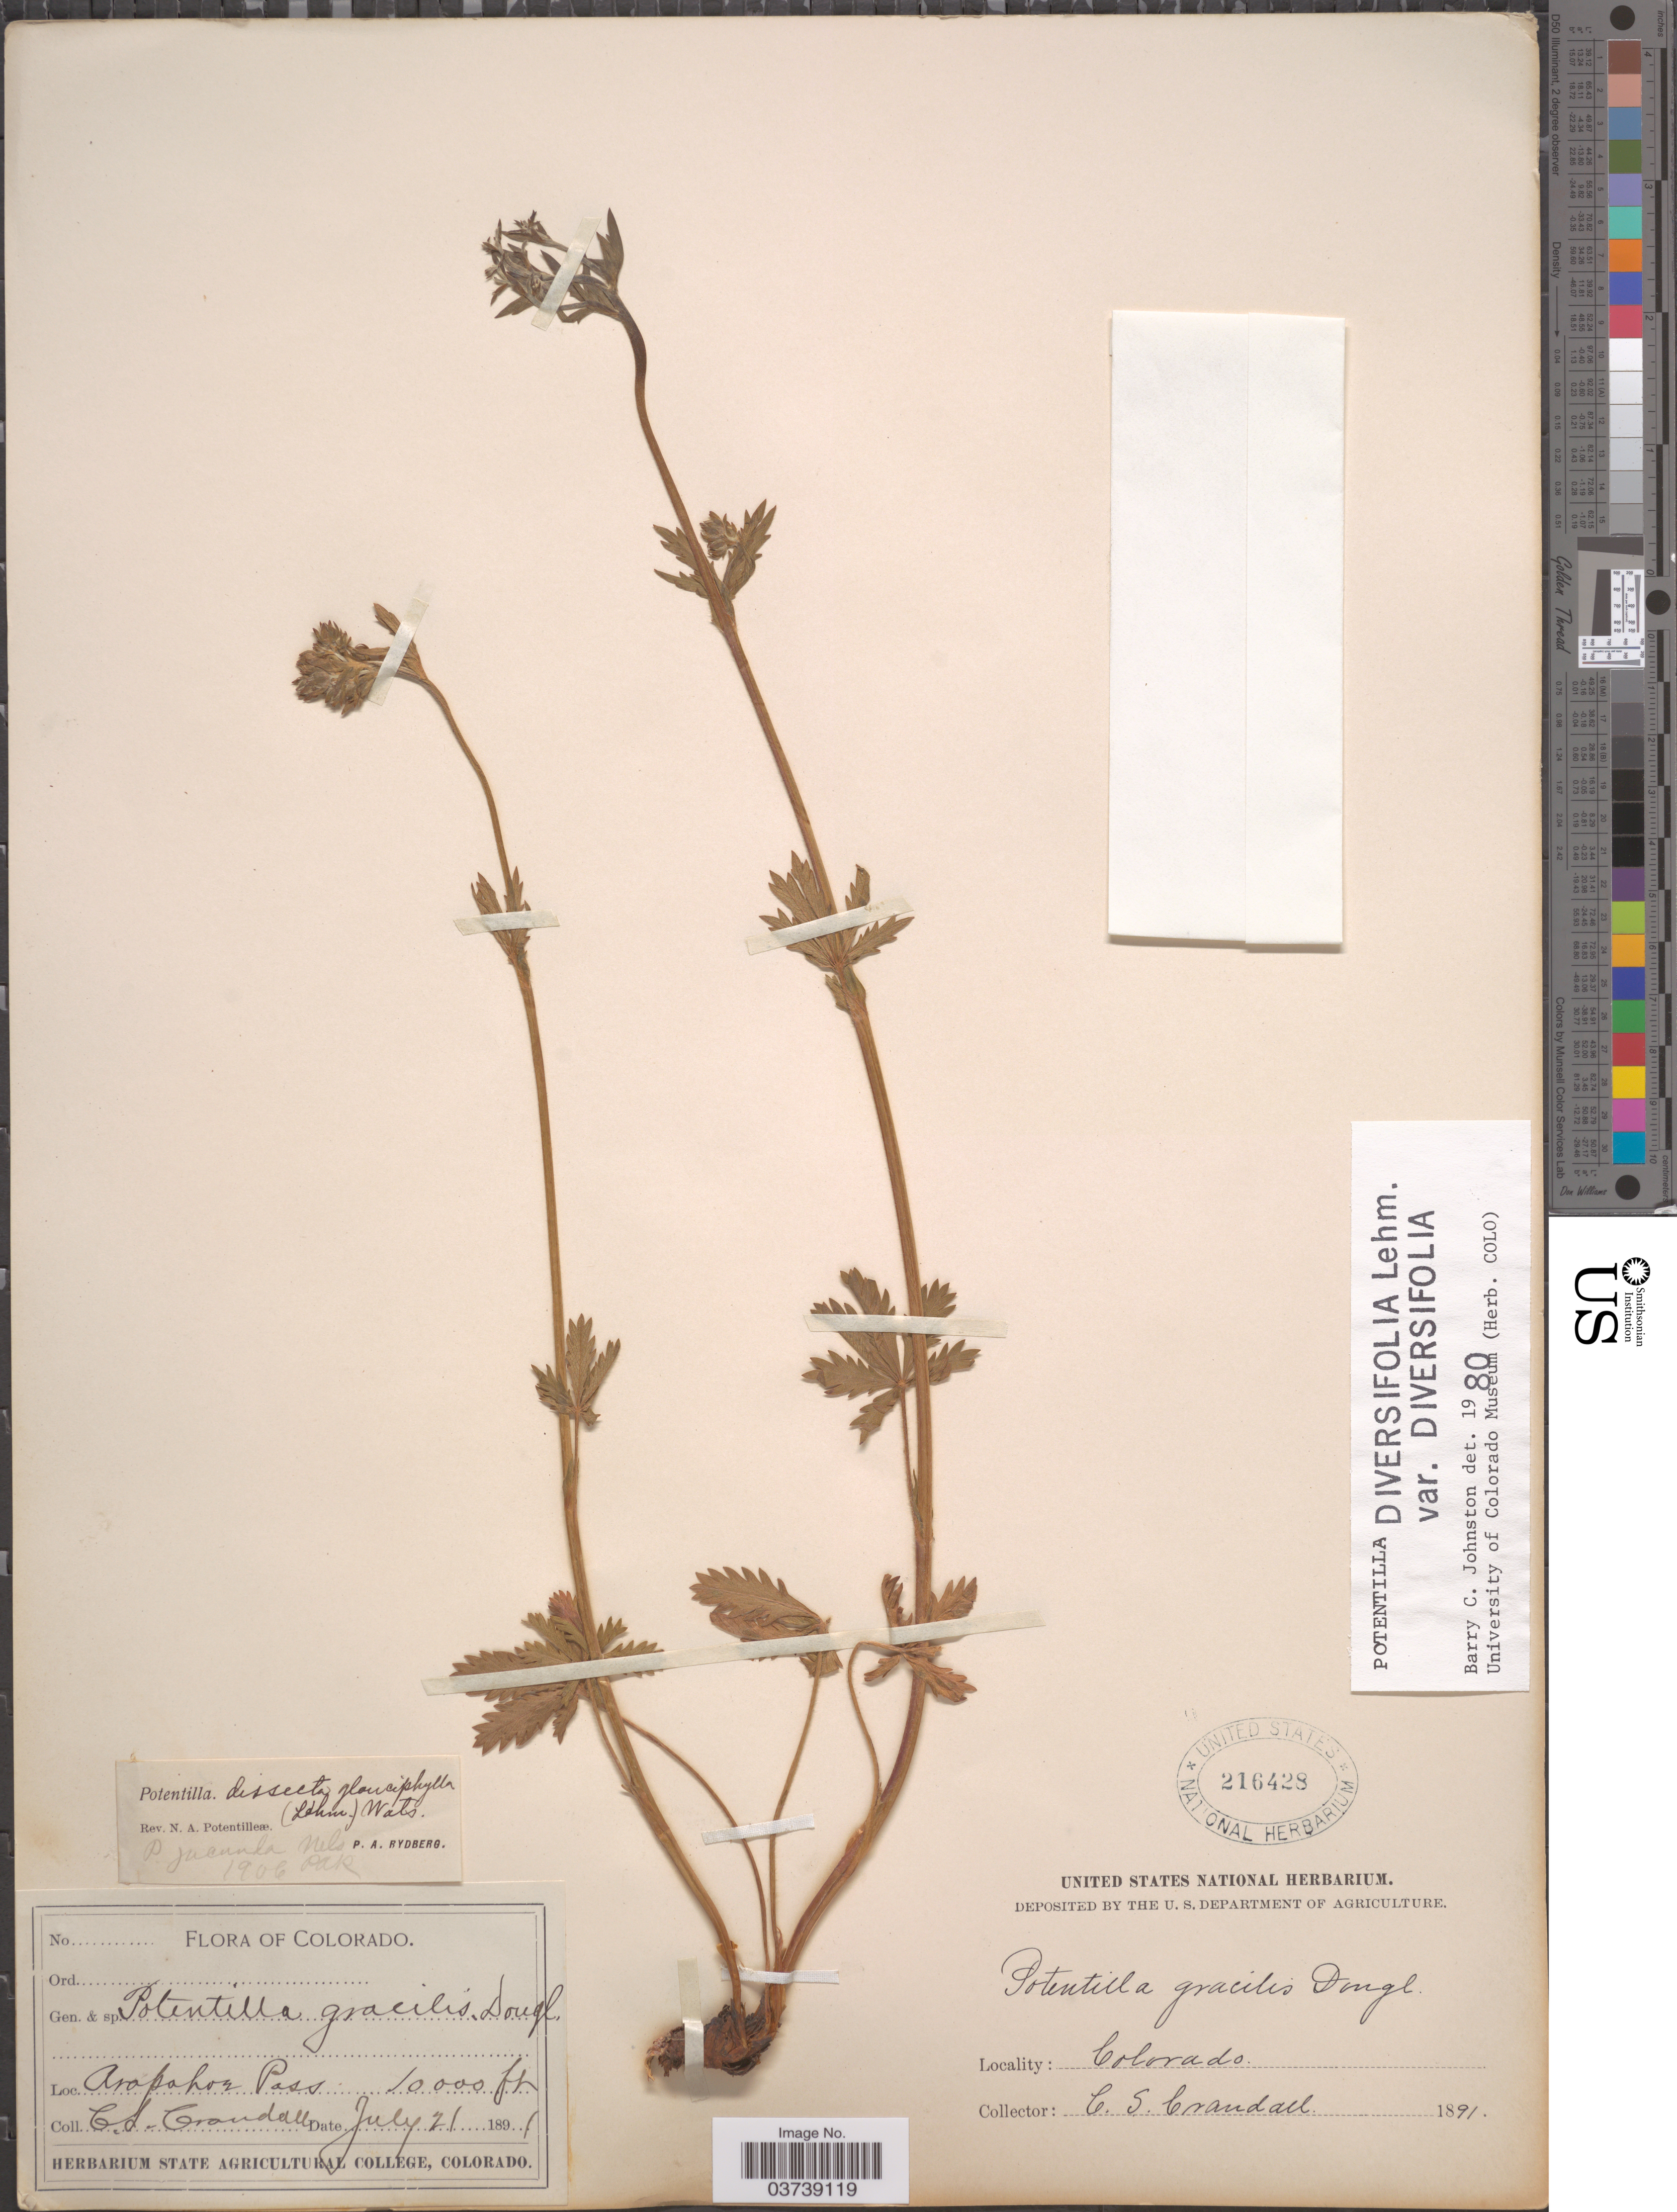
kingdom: Plantae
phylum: Tracheophyta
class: Magnoliopsida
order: Rosales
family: Rosaceae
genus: Potentilla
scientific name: Potentilla diversifolia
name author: Lehm.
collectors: C. Crandall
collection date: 1891-07-21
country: United States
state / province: Colorado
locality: Arapahoe Pass.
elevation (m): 3048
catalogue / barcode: US 216428